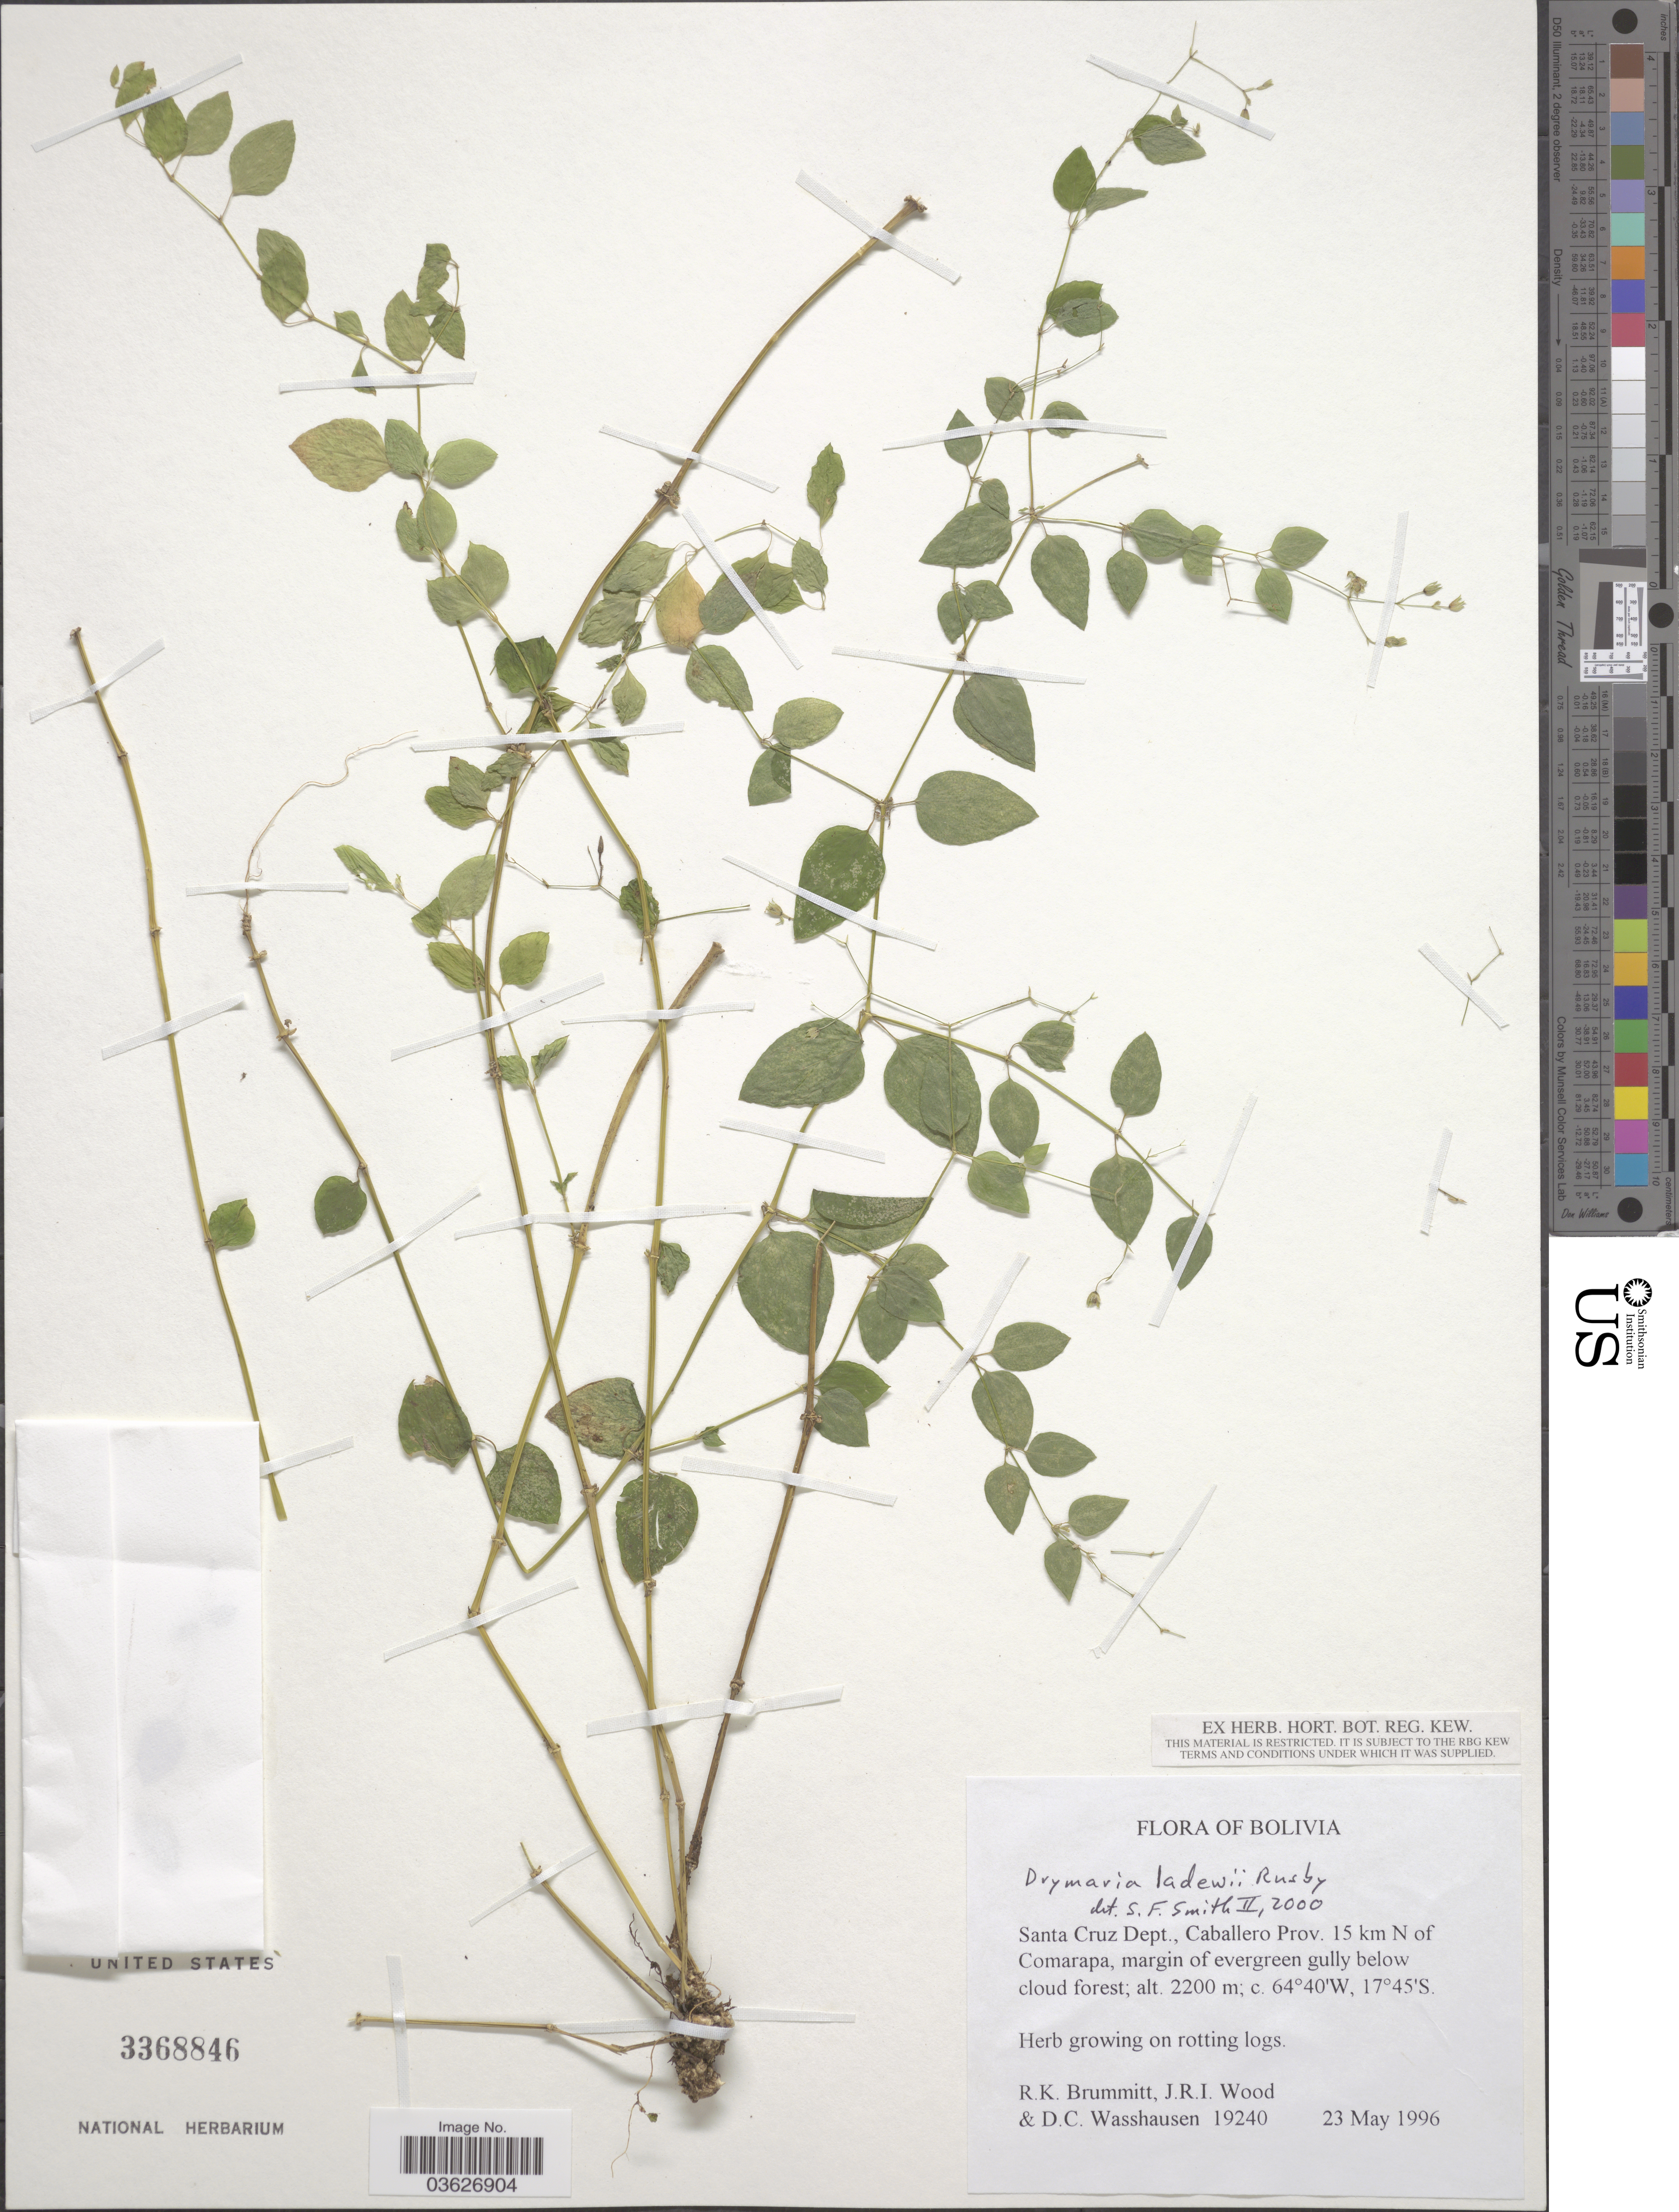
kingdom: Plantae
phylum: Tracheophyta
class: Magnoliopsida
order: Caryophyllales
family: Caryophyllaceae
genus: Drymaria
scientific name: Drymaria ladewii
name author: Rusby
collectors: R. K. Brummitt, J. R. I. Wood & D. C. Wasshausen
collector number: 19240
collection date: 1996-05-23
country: Bolivia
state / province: Santa Cruz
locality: Santa Cruz Dept., Caballero Prov. 15 km N of Comarapa.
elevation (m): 2200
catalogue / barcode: US 3368846